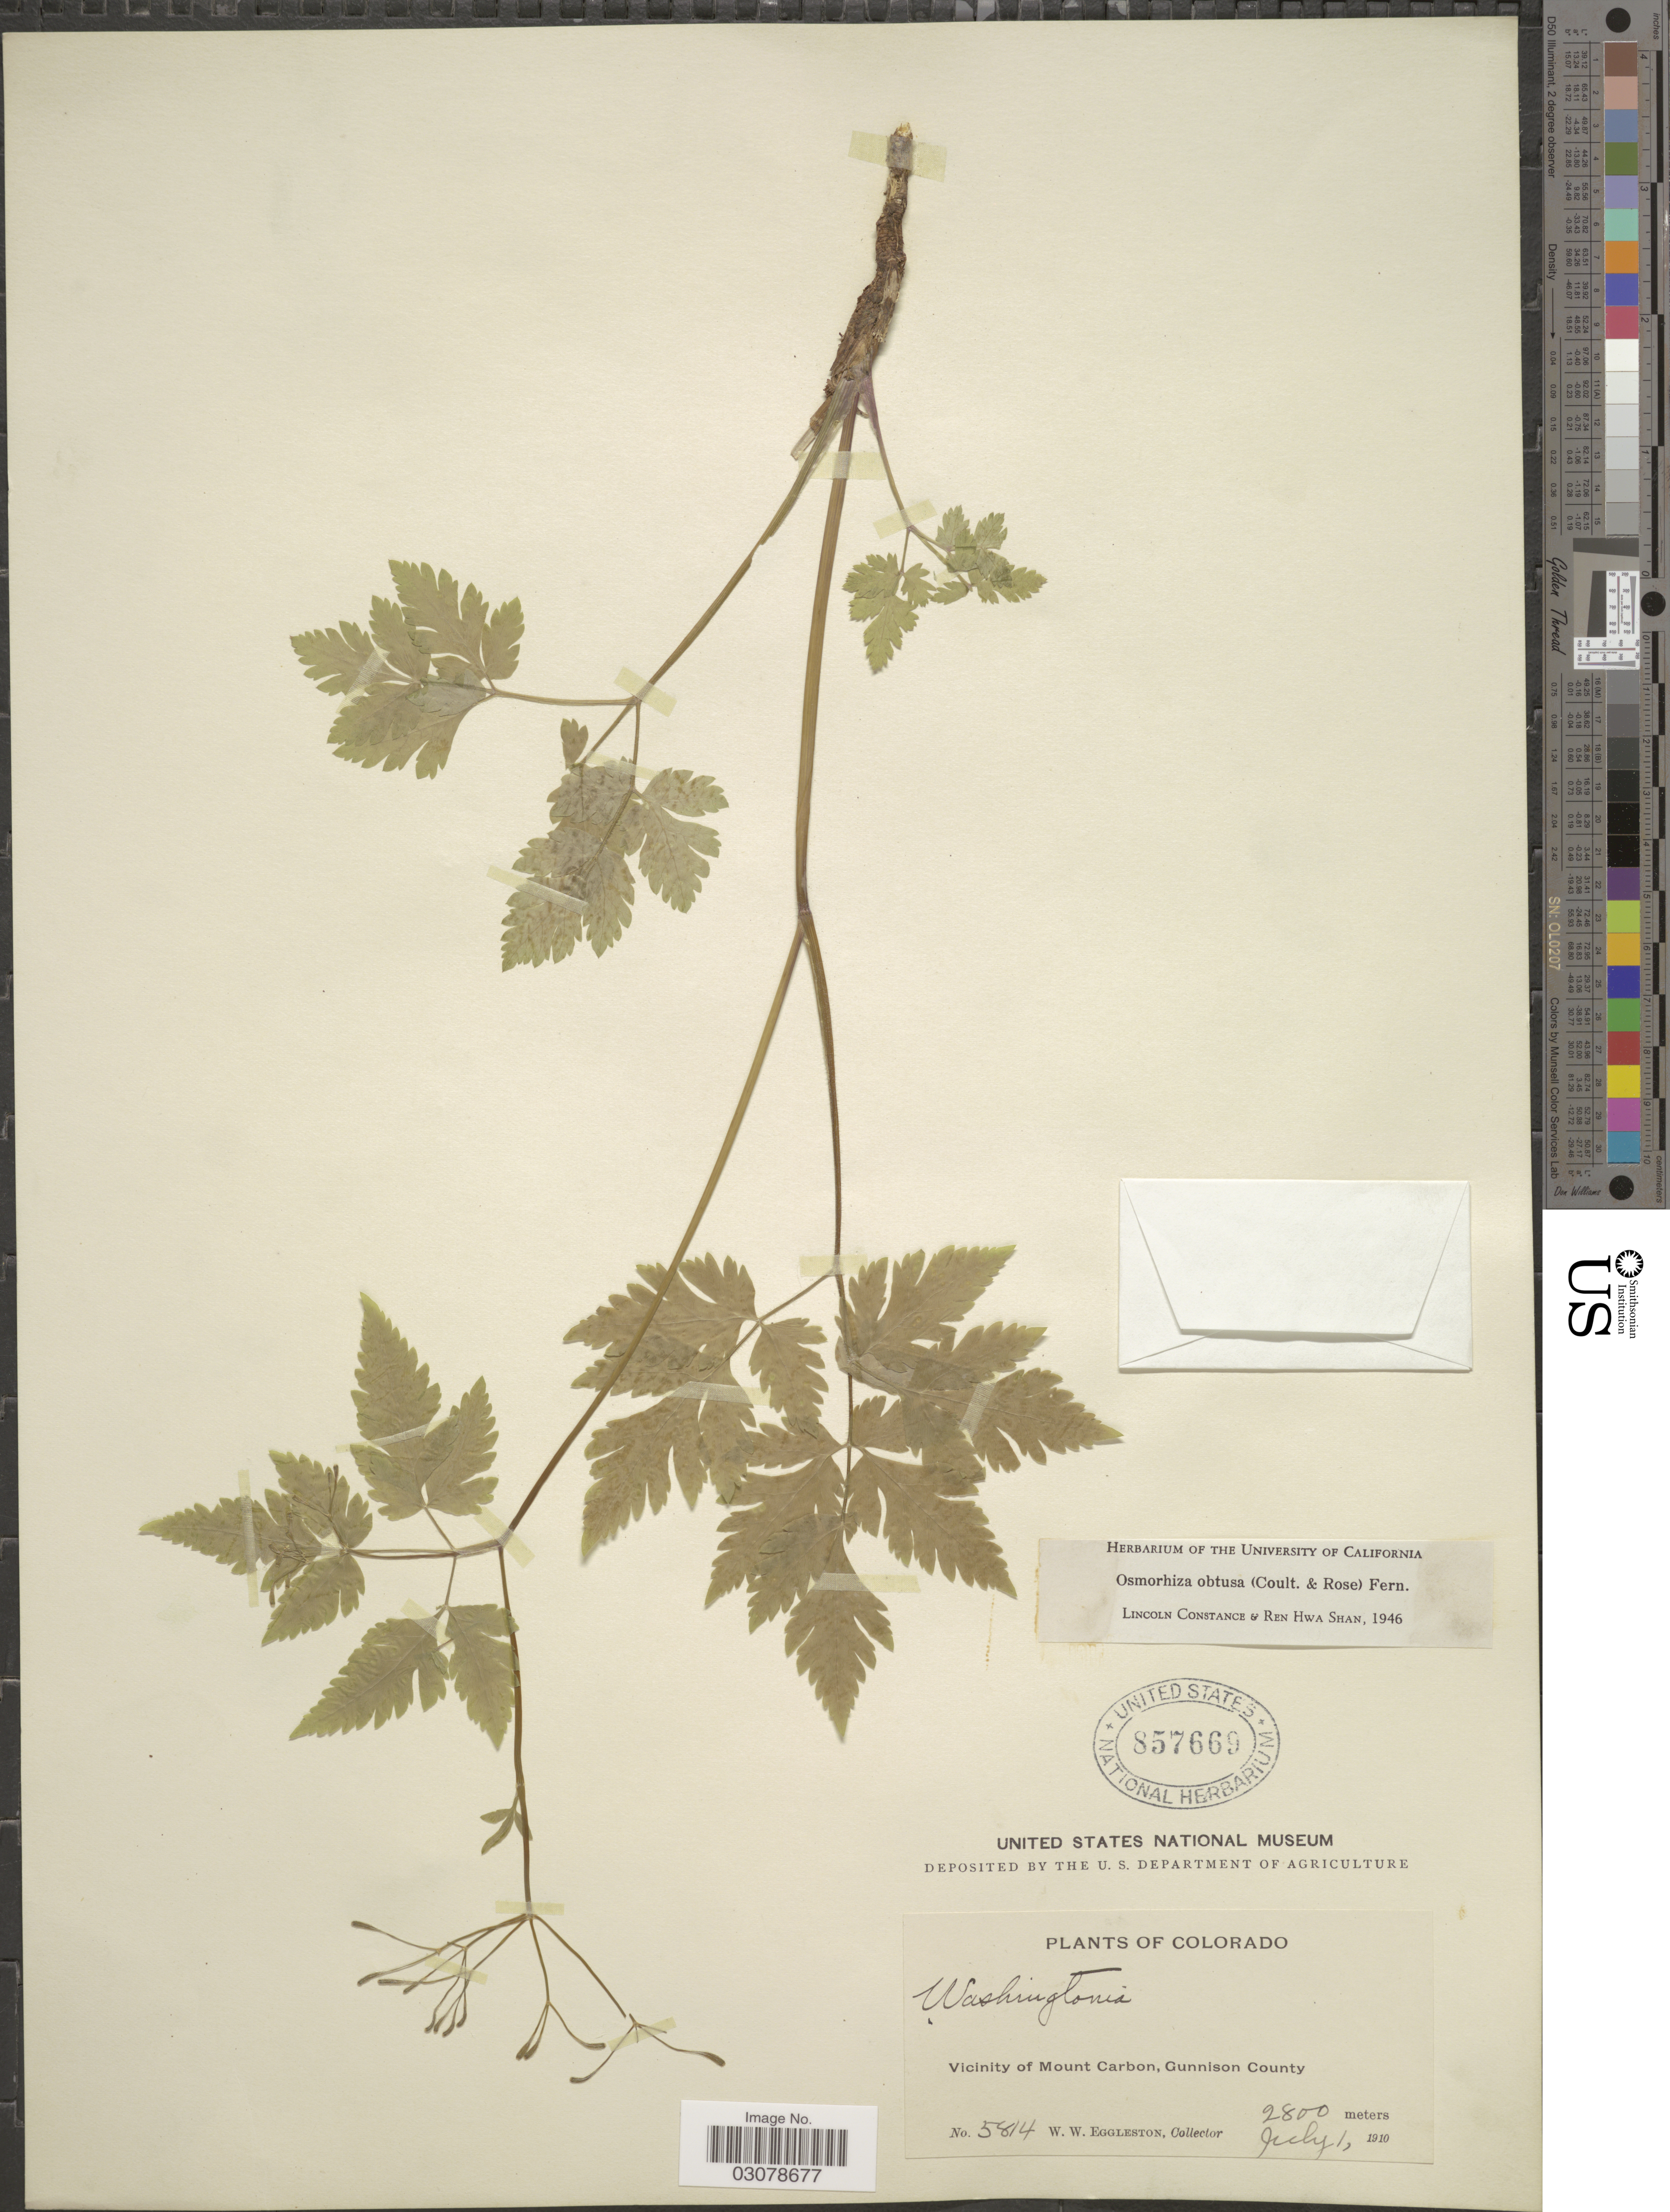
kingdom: Plantae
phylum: Tracheophyta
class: Magnoliopsida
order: Apiales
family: Apiaceae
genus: Osmorhiza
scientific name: Osmorhiza obtusa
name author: (J.M. Coult. & Rose) Fernald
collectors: W. W. Eggleston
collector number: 5814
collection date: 1910-07-01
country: United States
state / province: Colorado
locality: Vicinity of Mount Carbon, Gunnison County.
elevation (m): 2800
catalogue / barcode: US 857669